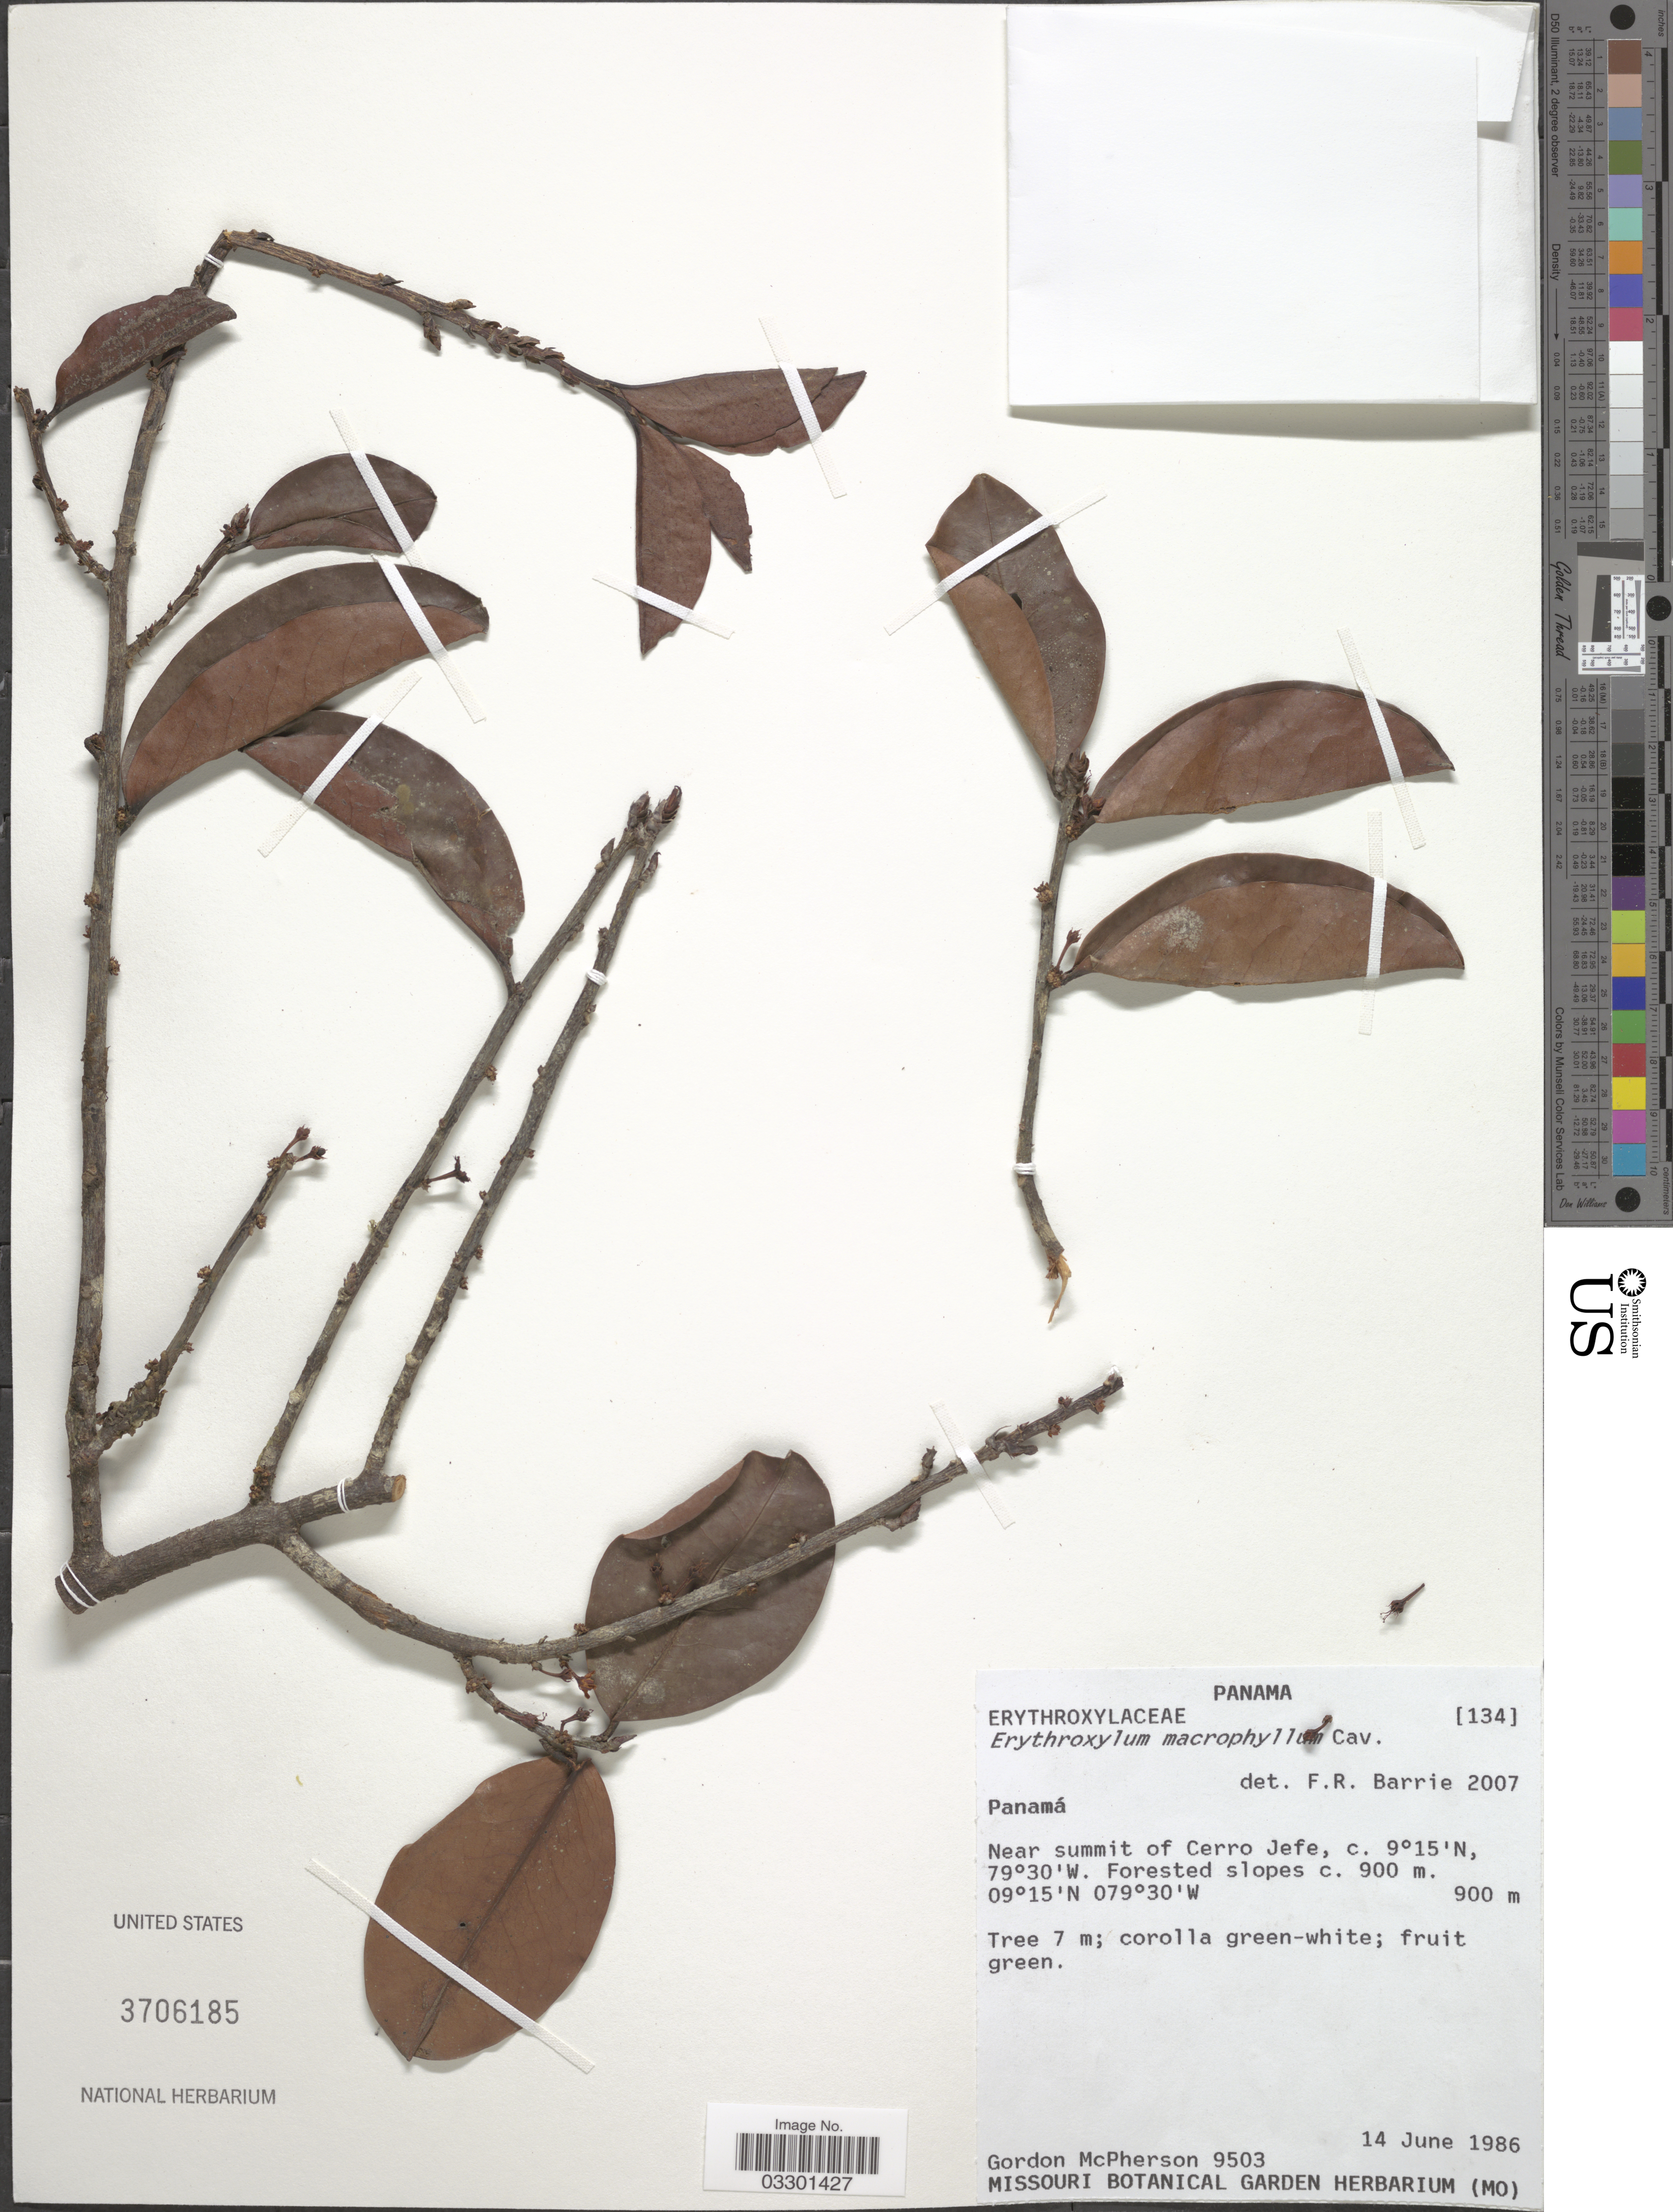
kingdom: Plantae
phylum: Tracheophyta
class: Magnoliopsida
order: Malpighiales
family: Erythroxylaceae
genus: Erythroxylum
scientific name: Erythroxylum macrophyllum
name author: Cav.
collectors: G. McPherson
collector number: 9503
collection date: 1986-06-14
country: Panama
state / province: Panamá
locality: Near summit of Cerro Jefe. Forested Slopes.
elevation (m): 900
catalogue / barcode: US 3706185